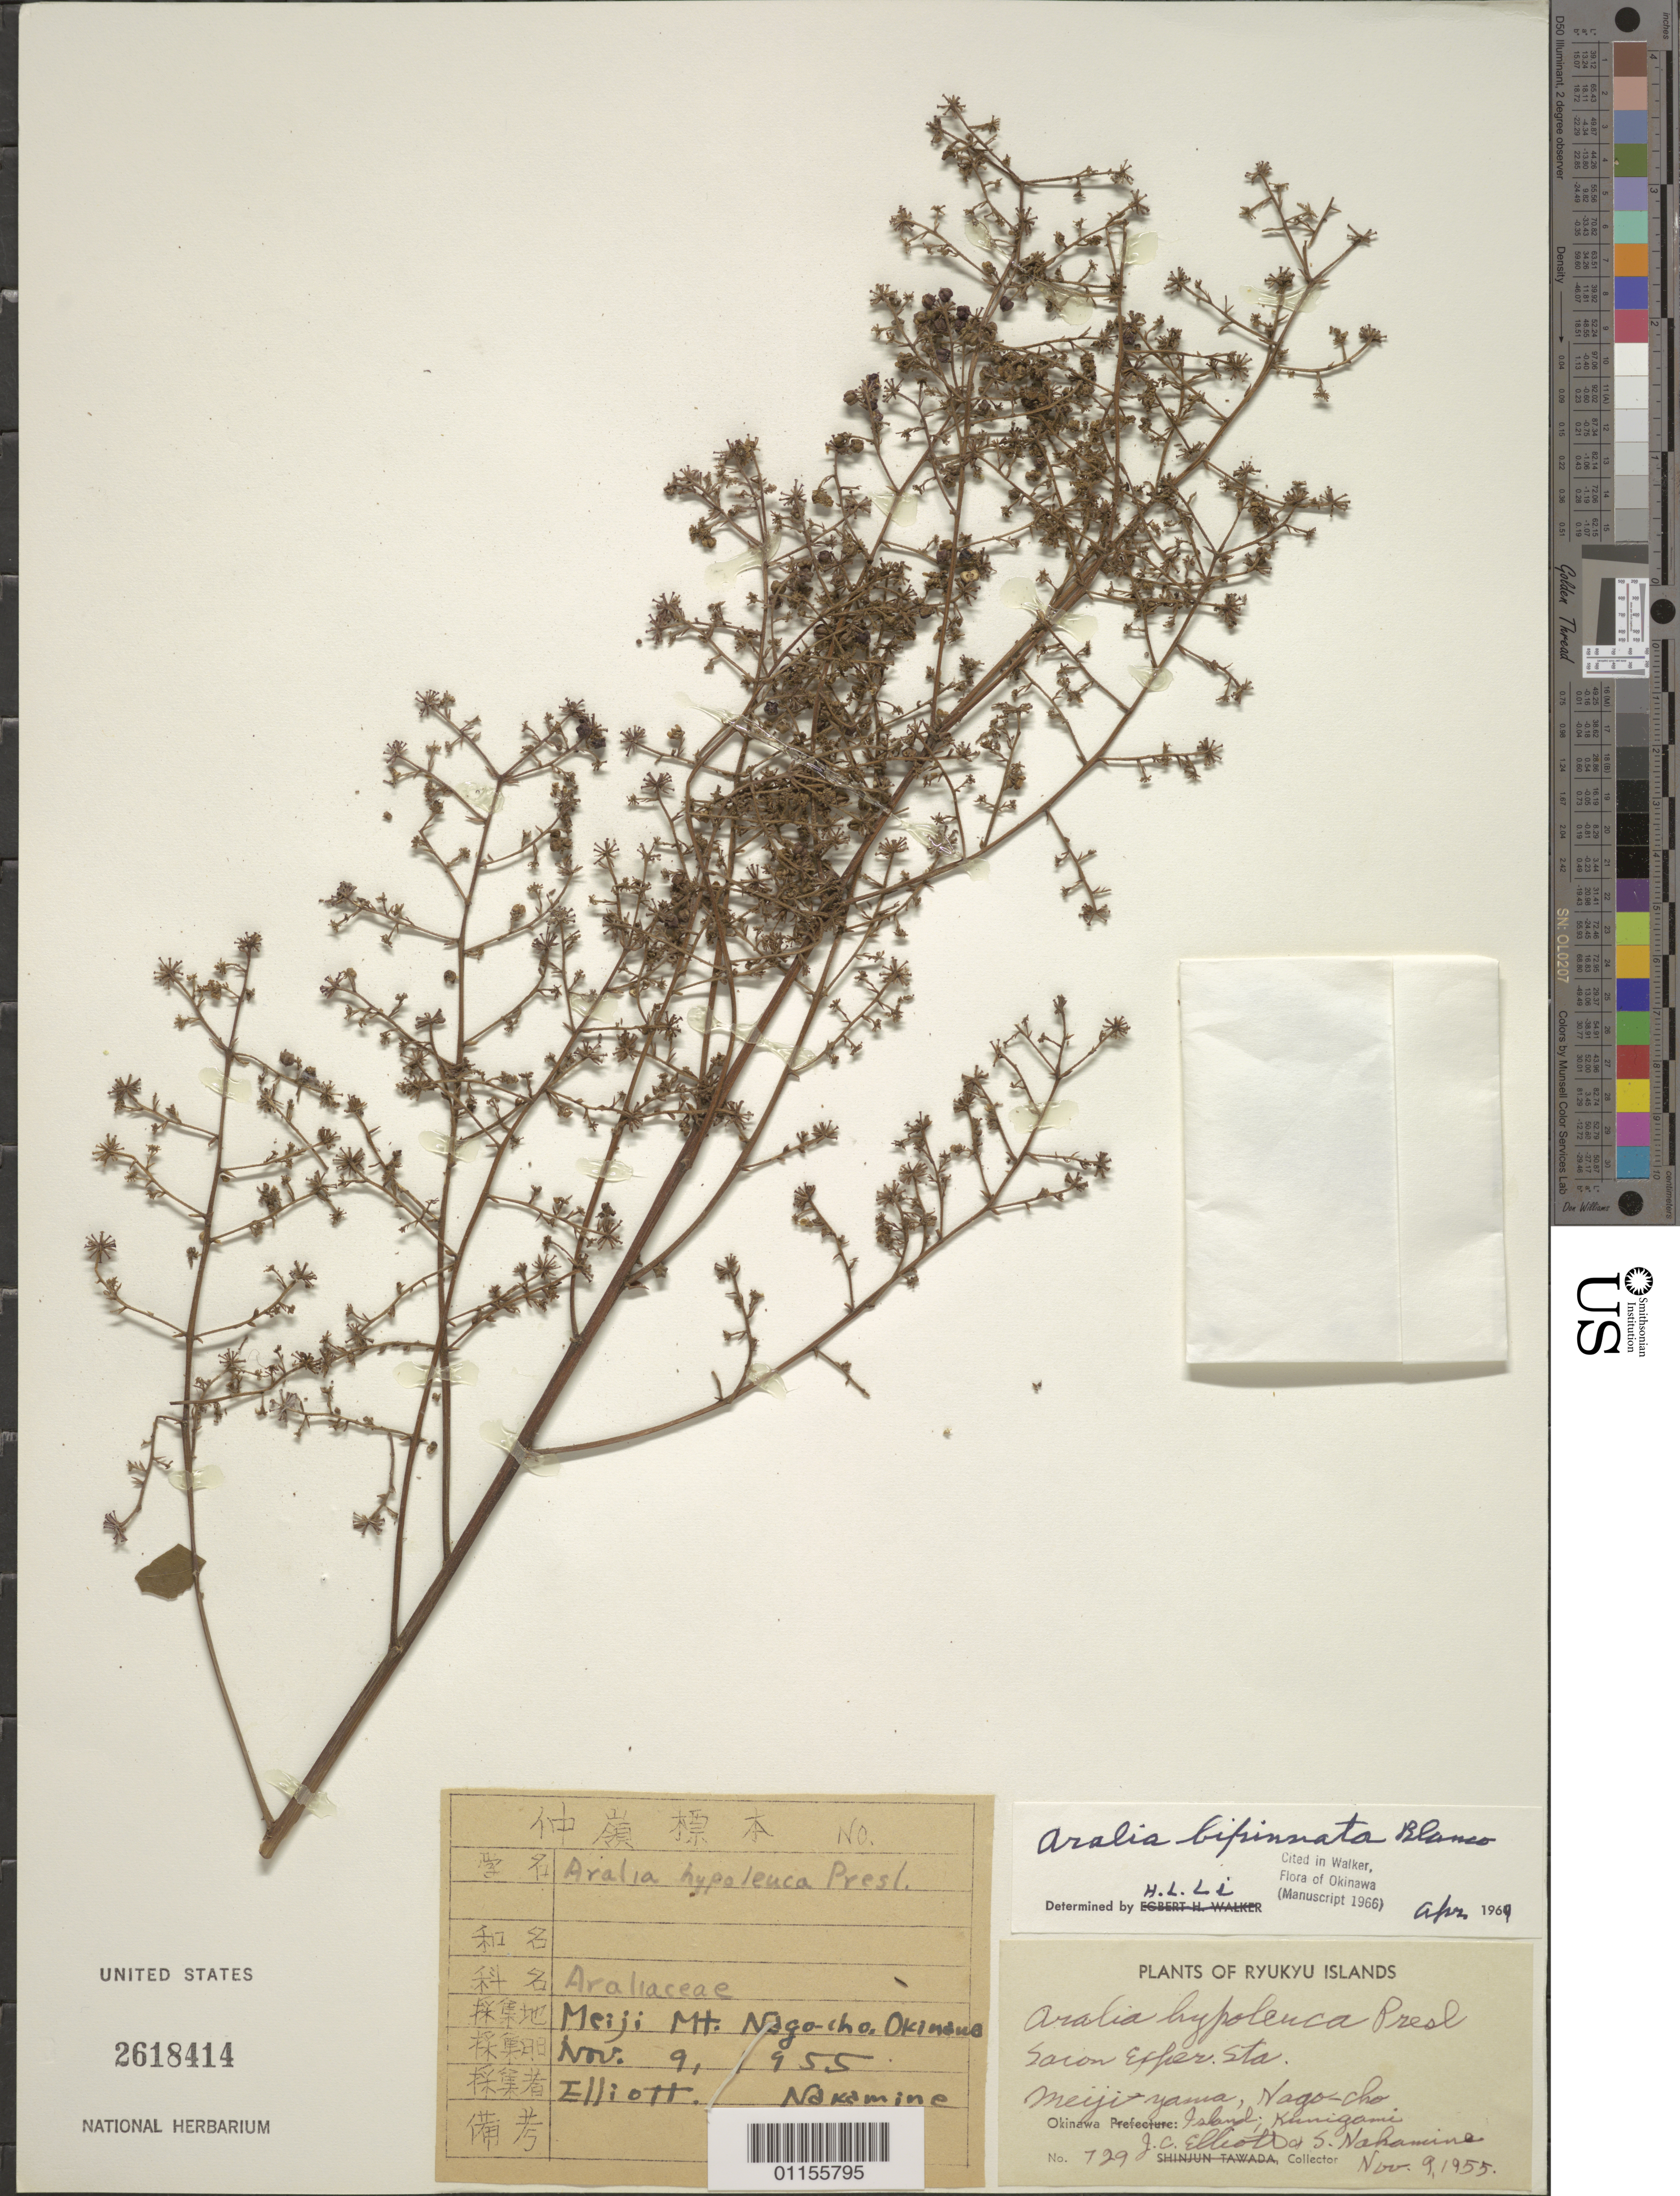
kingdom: Plantae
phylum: Tracheophyta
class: Magnoliopsida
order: Apiales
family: Araliaceae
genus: Aralia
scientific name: Aralia bipinnata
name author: Blanco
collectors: J. Elliott & S. Nakamine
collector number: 729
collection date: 1955-11-09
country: Japan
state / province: Okinawa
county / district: Kunigami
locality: Meiji Mt.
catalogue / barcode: US 2618414